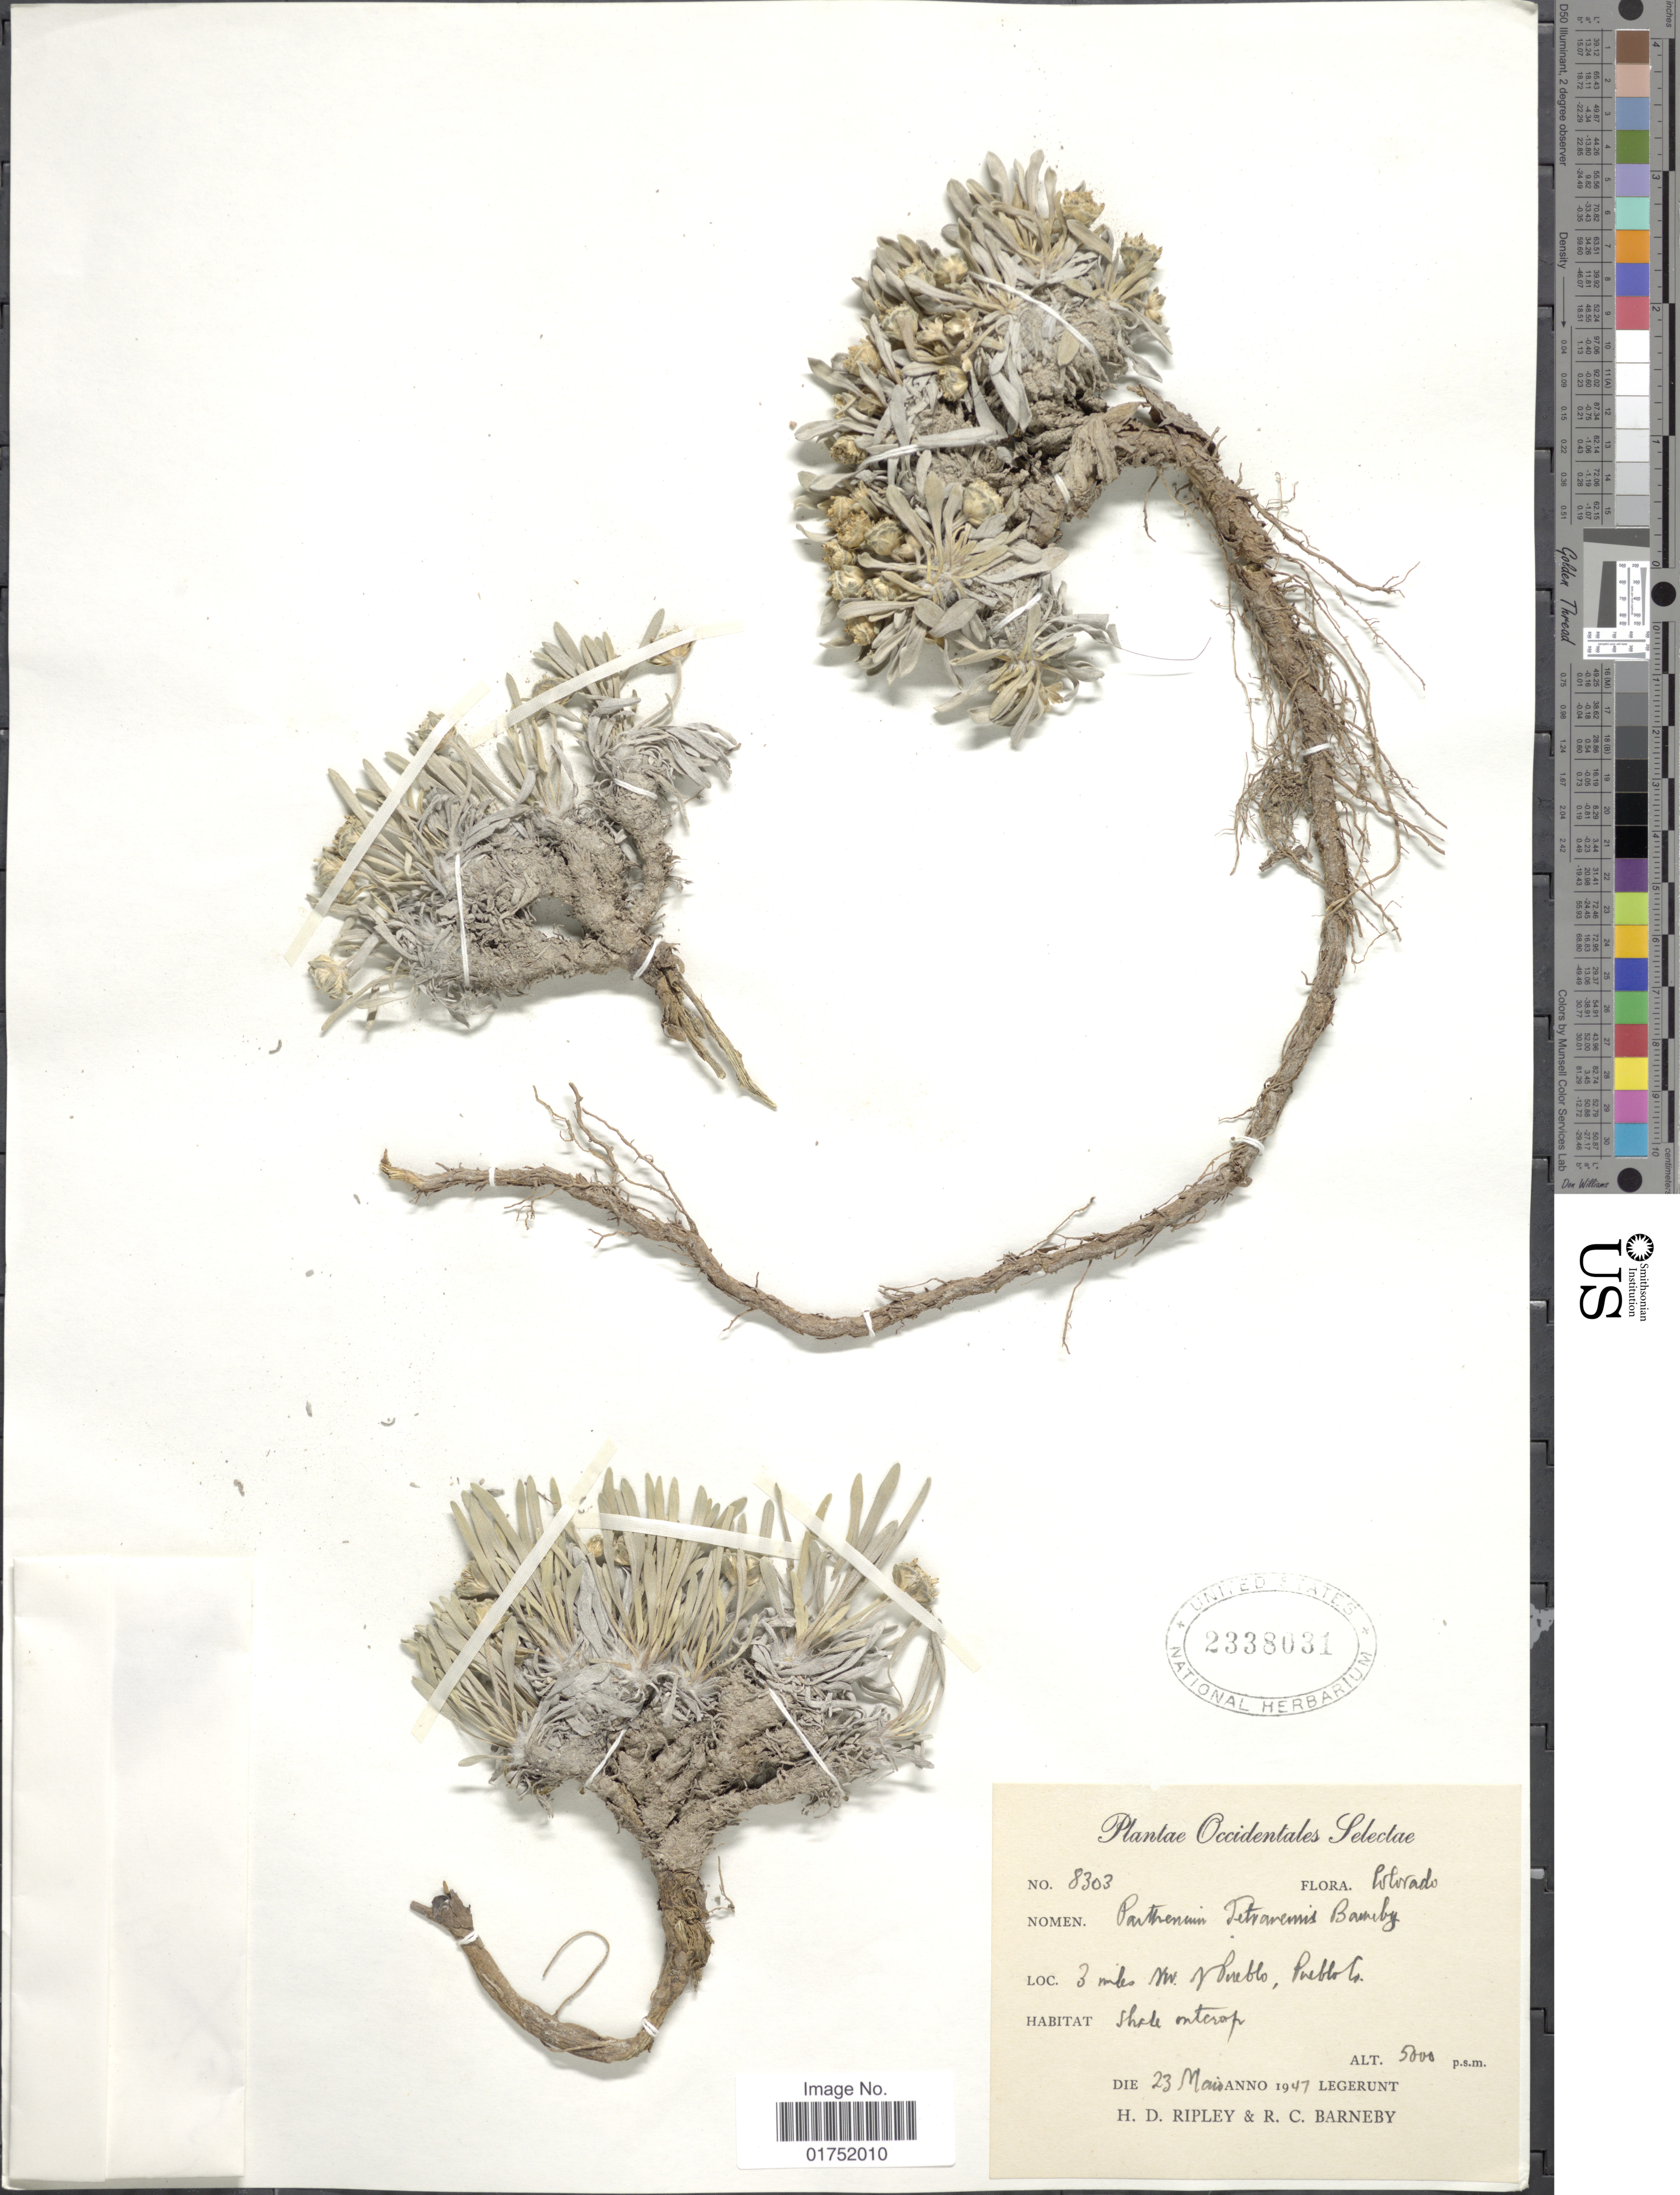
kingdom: Plantae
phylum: Tracheophyta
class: Magnoliopsida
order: Asterales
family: Asteraceae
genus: Parthenium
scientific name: Parthenium tetraneuris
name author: Barneby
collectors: H. Ripley & R. C. Barneby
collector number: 8303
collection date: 1947-05-23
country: United States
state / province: Colorado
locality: Occidentales, 3 miles NW of Pueblo, Pueblo Co.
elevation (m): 5000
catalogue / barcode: US 2338031